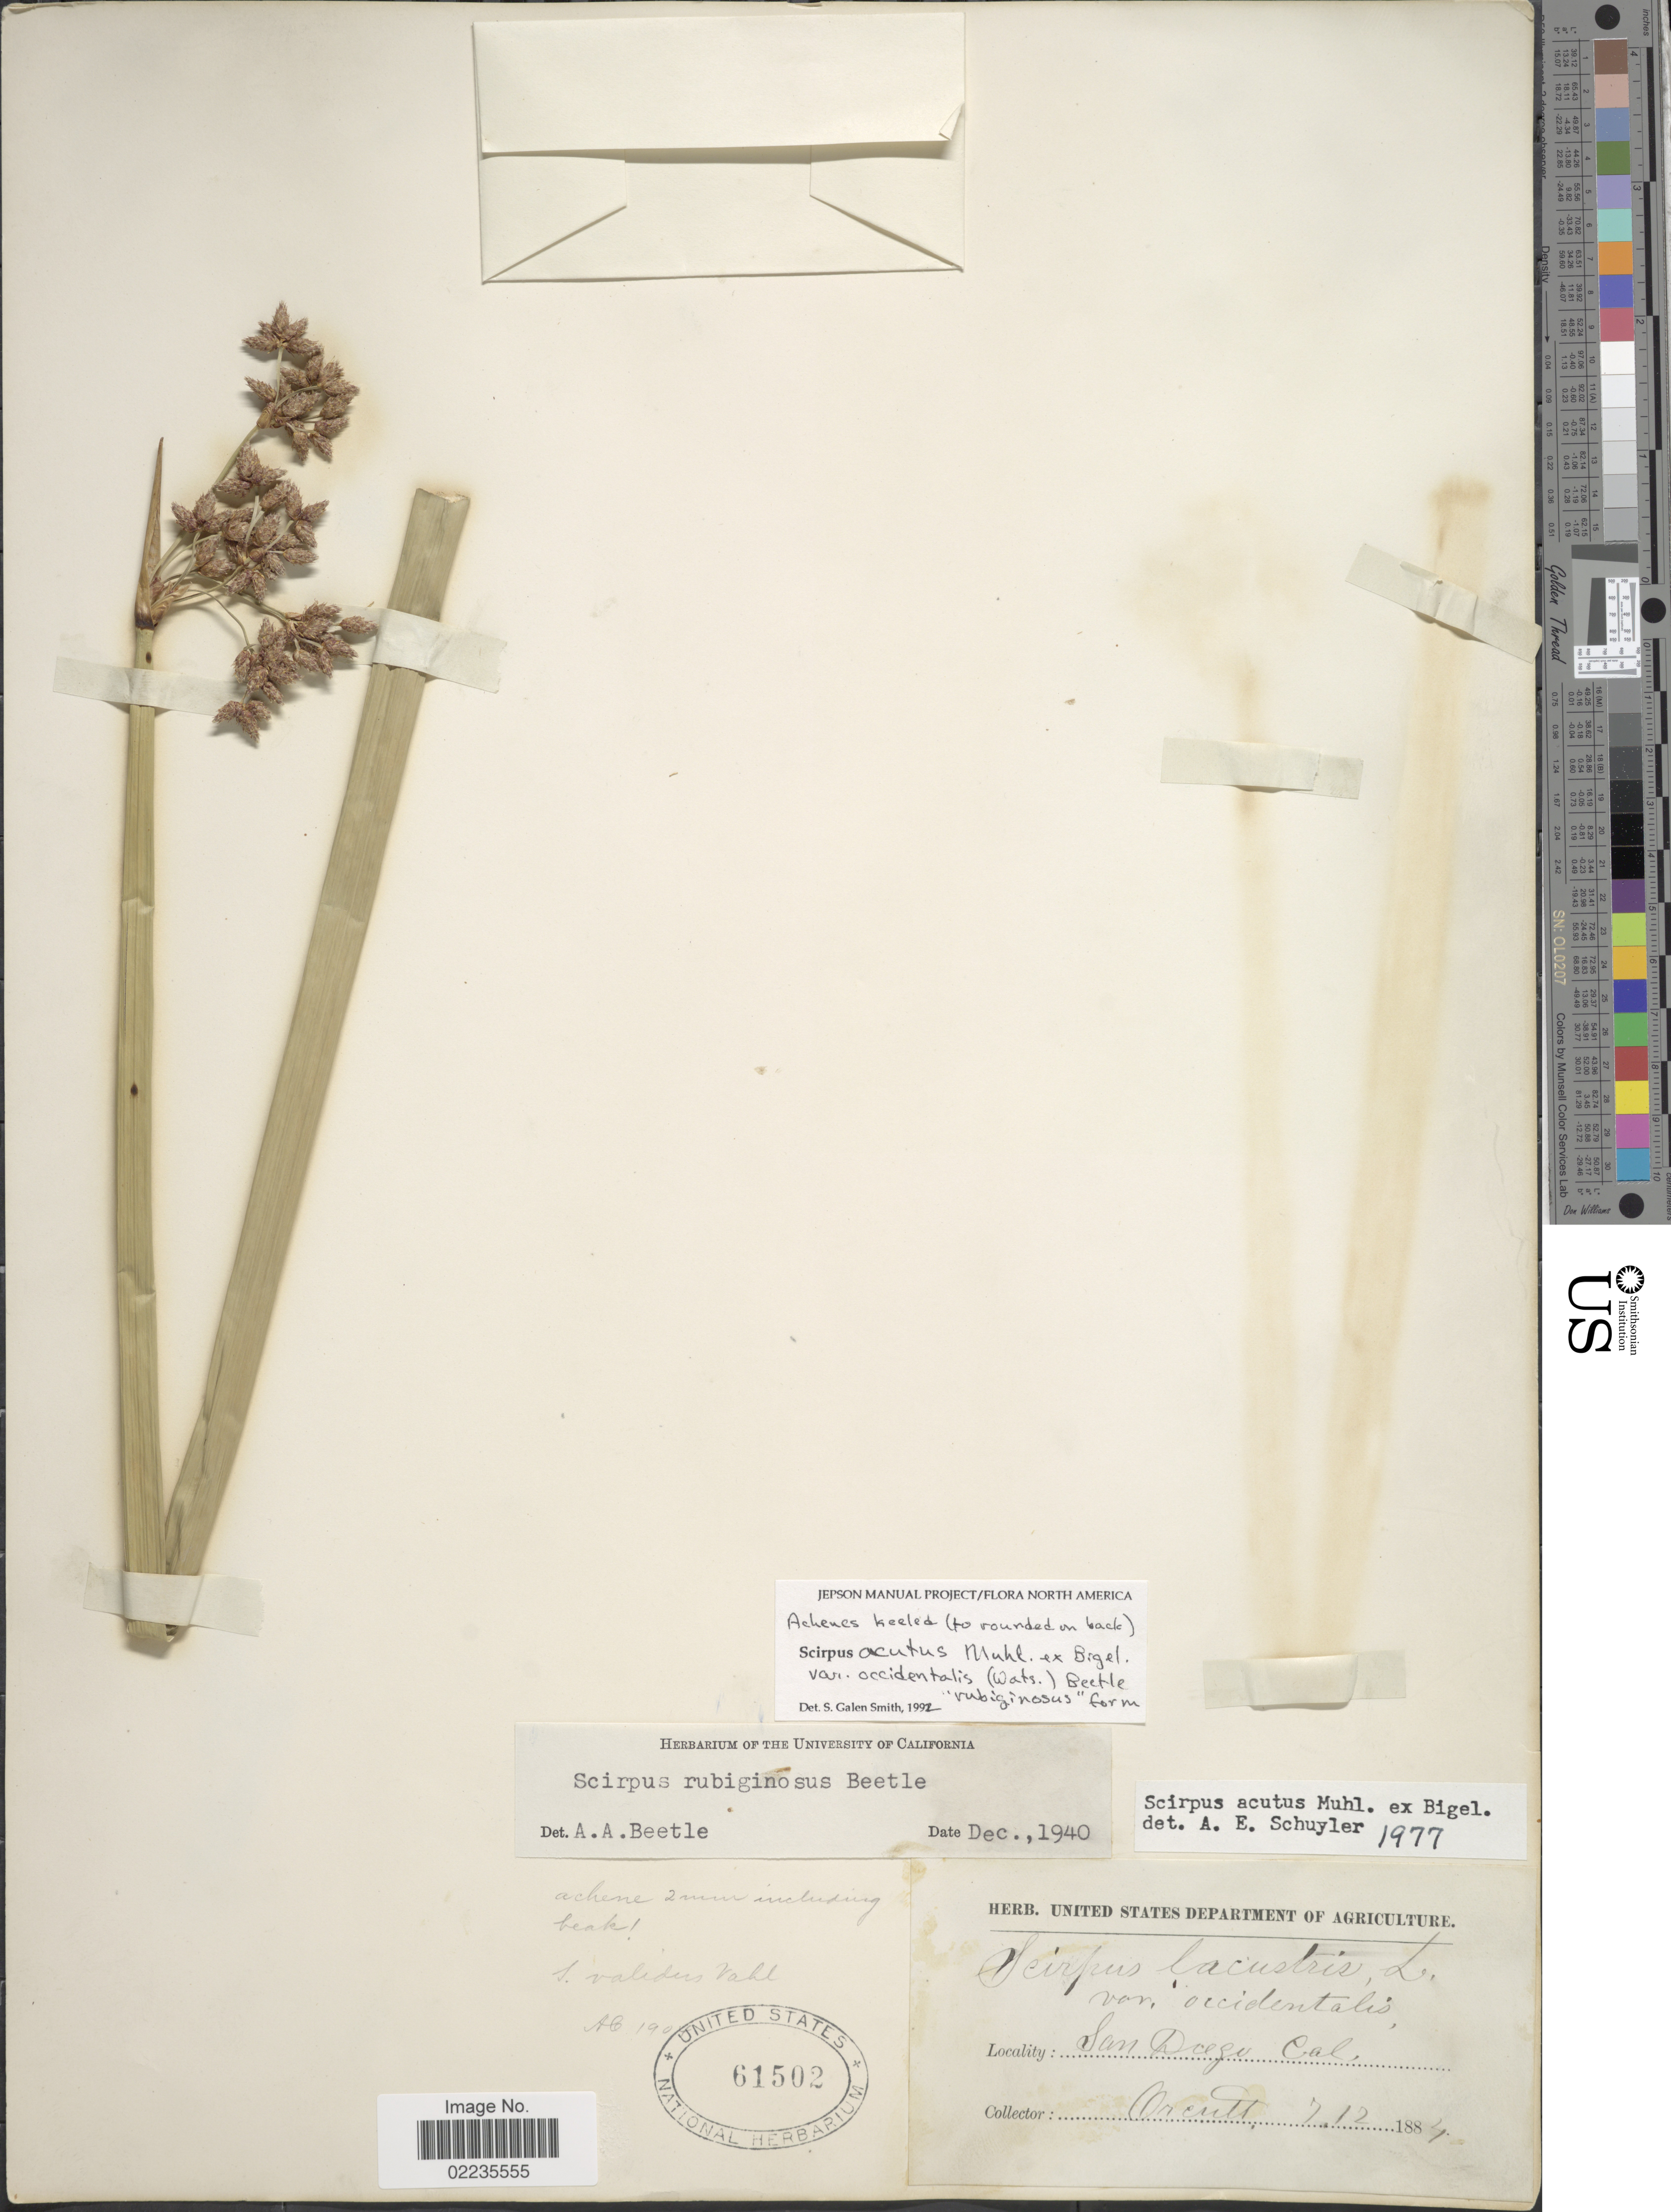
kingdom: Plantae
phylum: Tracheophyta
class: Liliopsida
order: Poales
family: Cyperaceae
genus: Schoenoplectus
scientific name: Schoenoplectus acutus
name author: (Muhl. ex Bigelow) Á. Löve & D. Löve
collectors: -- Orcutt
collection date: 1884-07-12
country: United States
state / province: California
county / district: San Diego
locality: San Diego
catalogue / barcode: US 61502